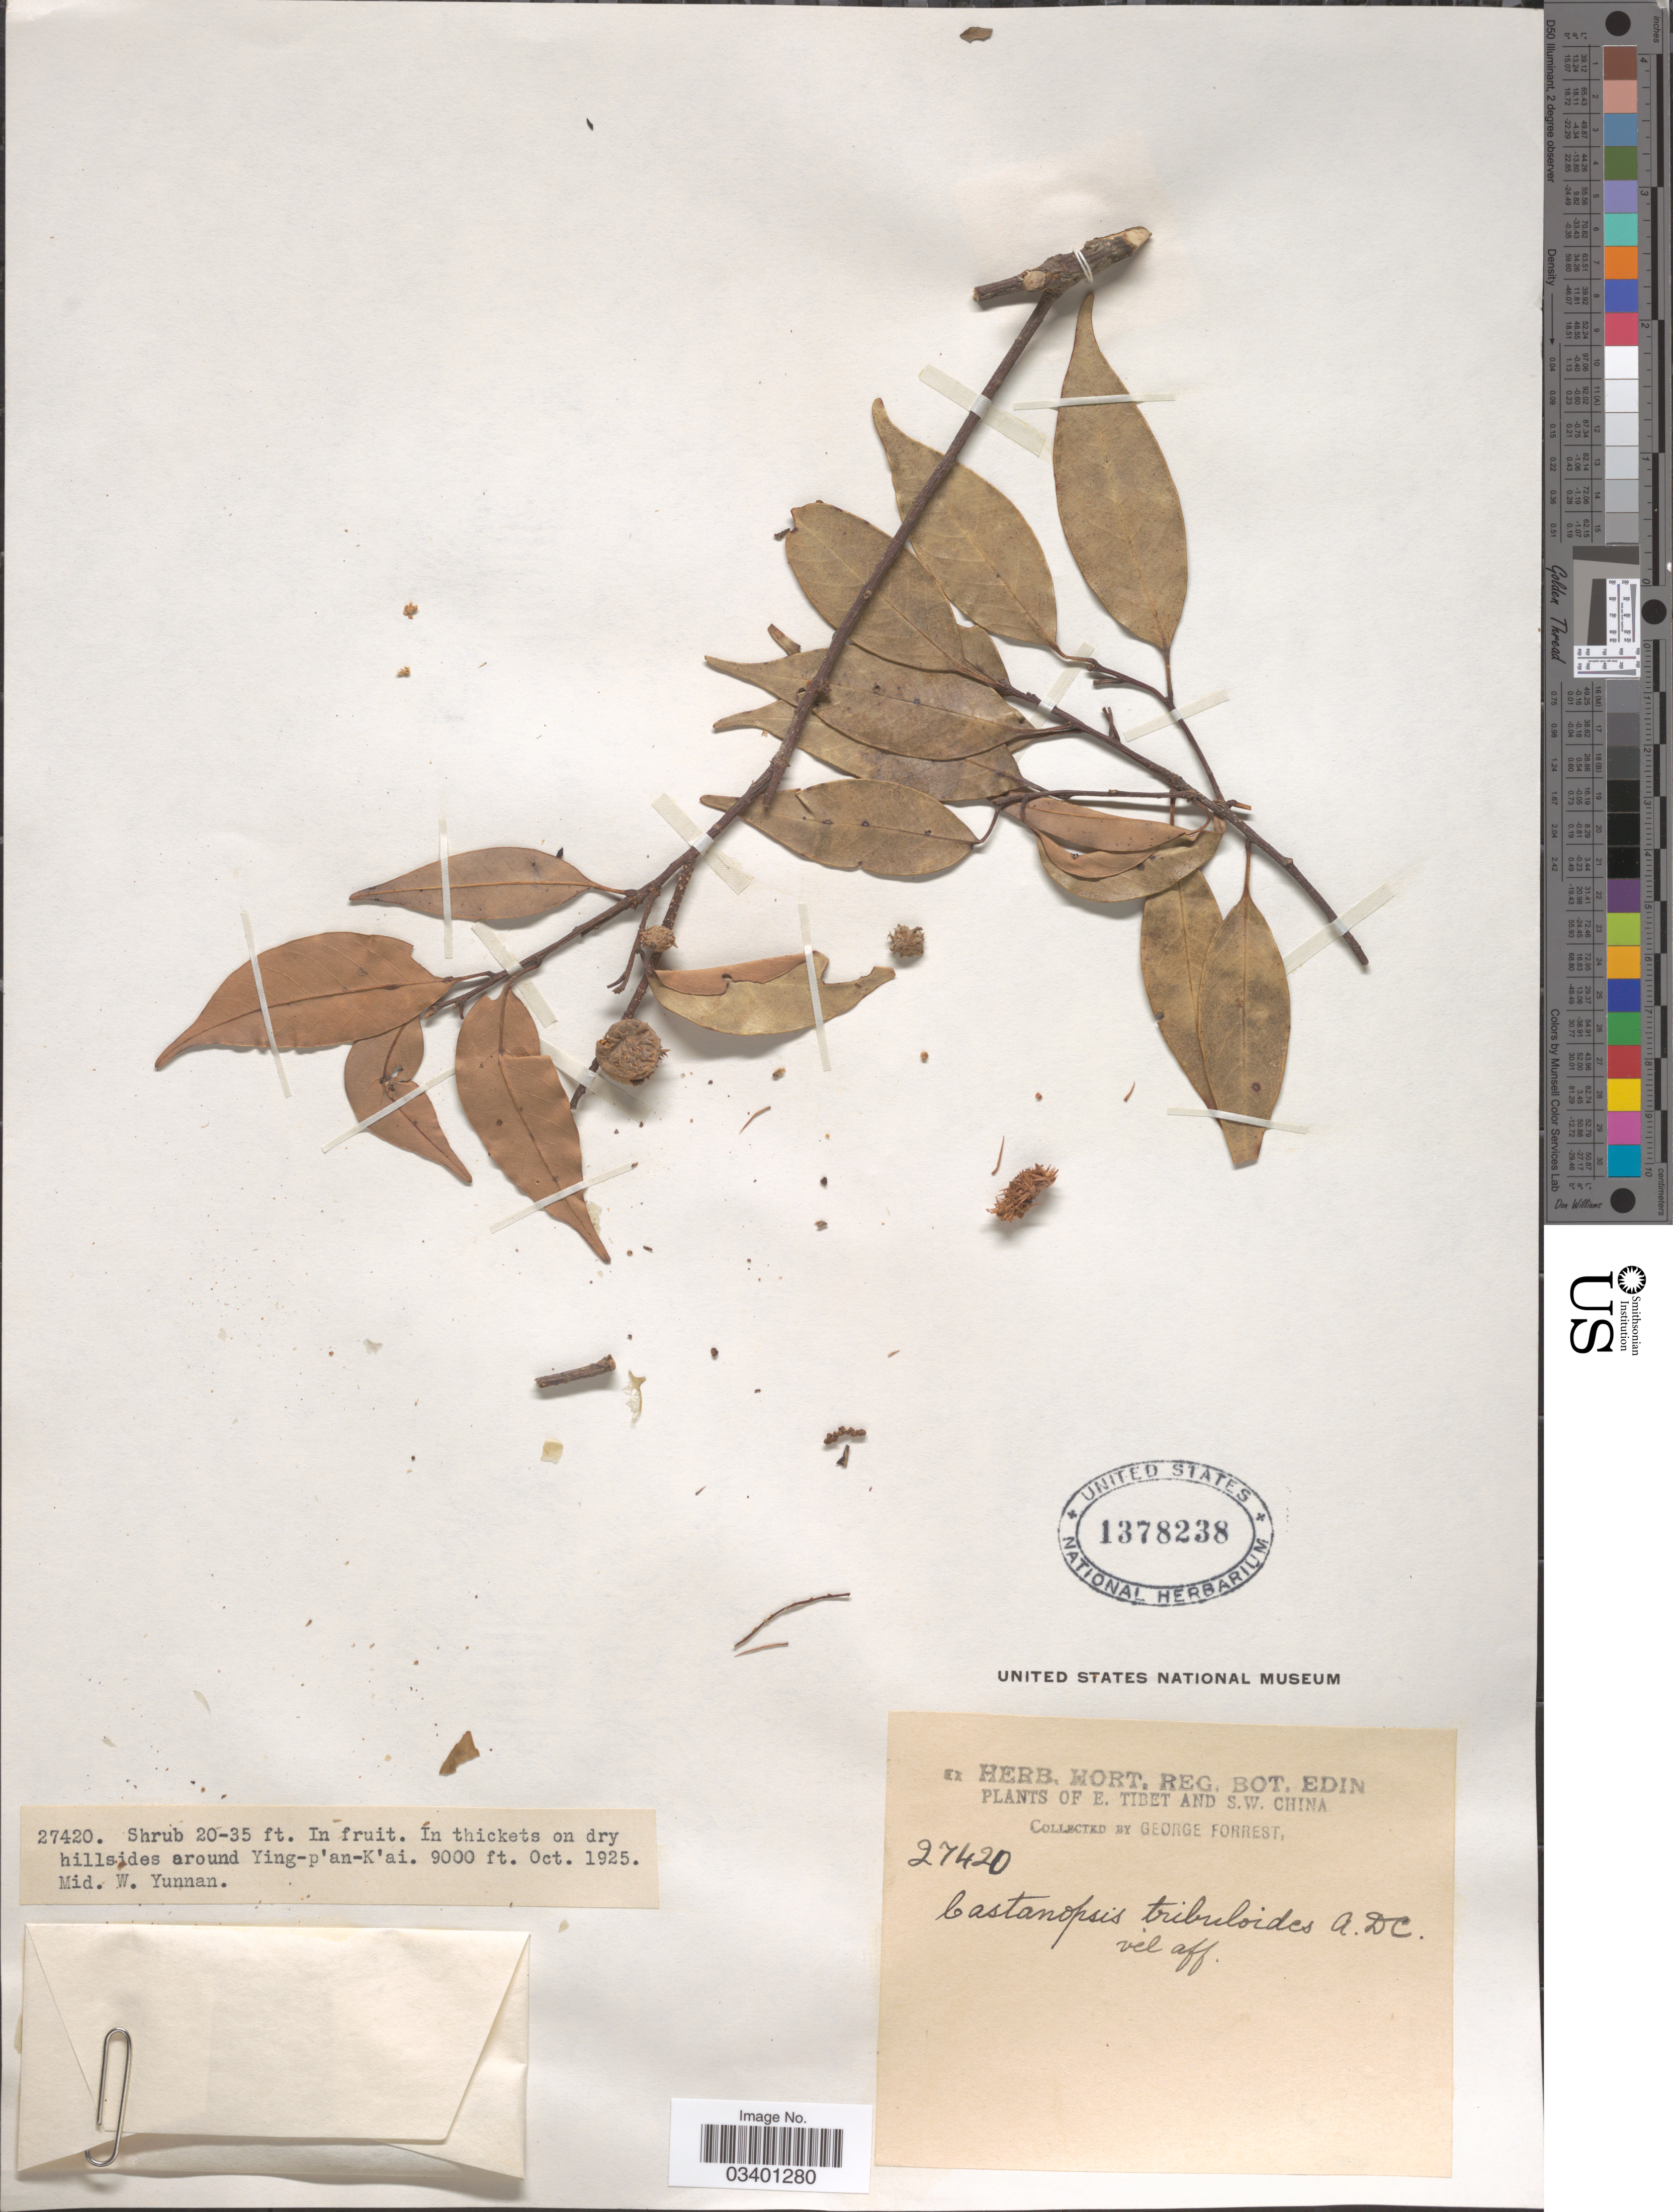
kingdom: Plantae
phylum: Tracheophyta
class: Magnoliopsida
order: Fagales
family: Fagaceae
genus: Castanopsis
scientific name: Castanopsis tribuloides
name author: (Sm.) A. DC.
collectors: G. Forrest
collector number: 27420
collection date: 1925-10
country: China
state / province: Yunnan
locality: E. Tibet and S.W. China. In thickets on dry hillsides around Ying-p'an-K'ai. Mid. W. Yunnan.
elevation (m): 2743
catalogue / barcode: US 1378238